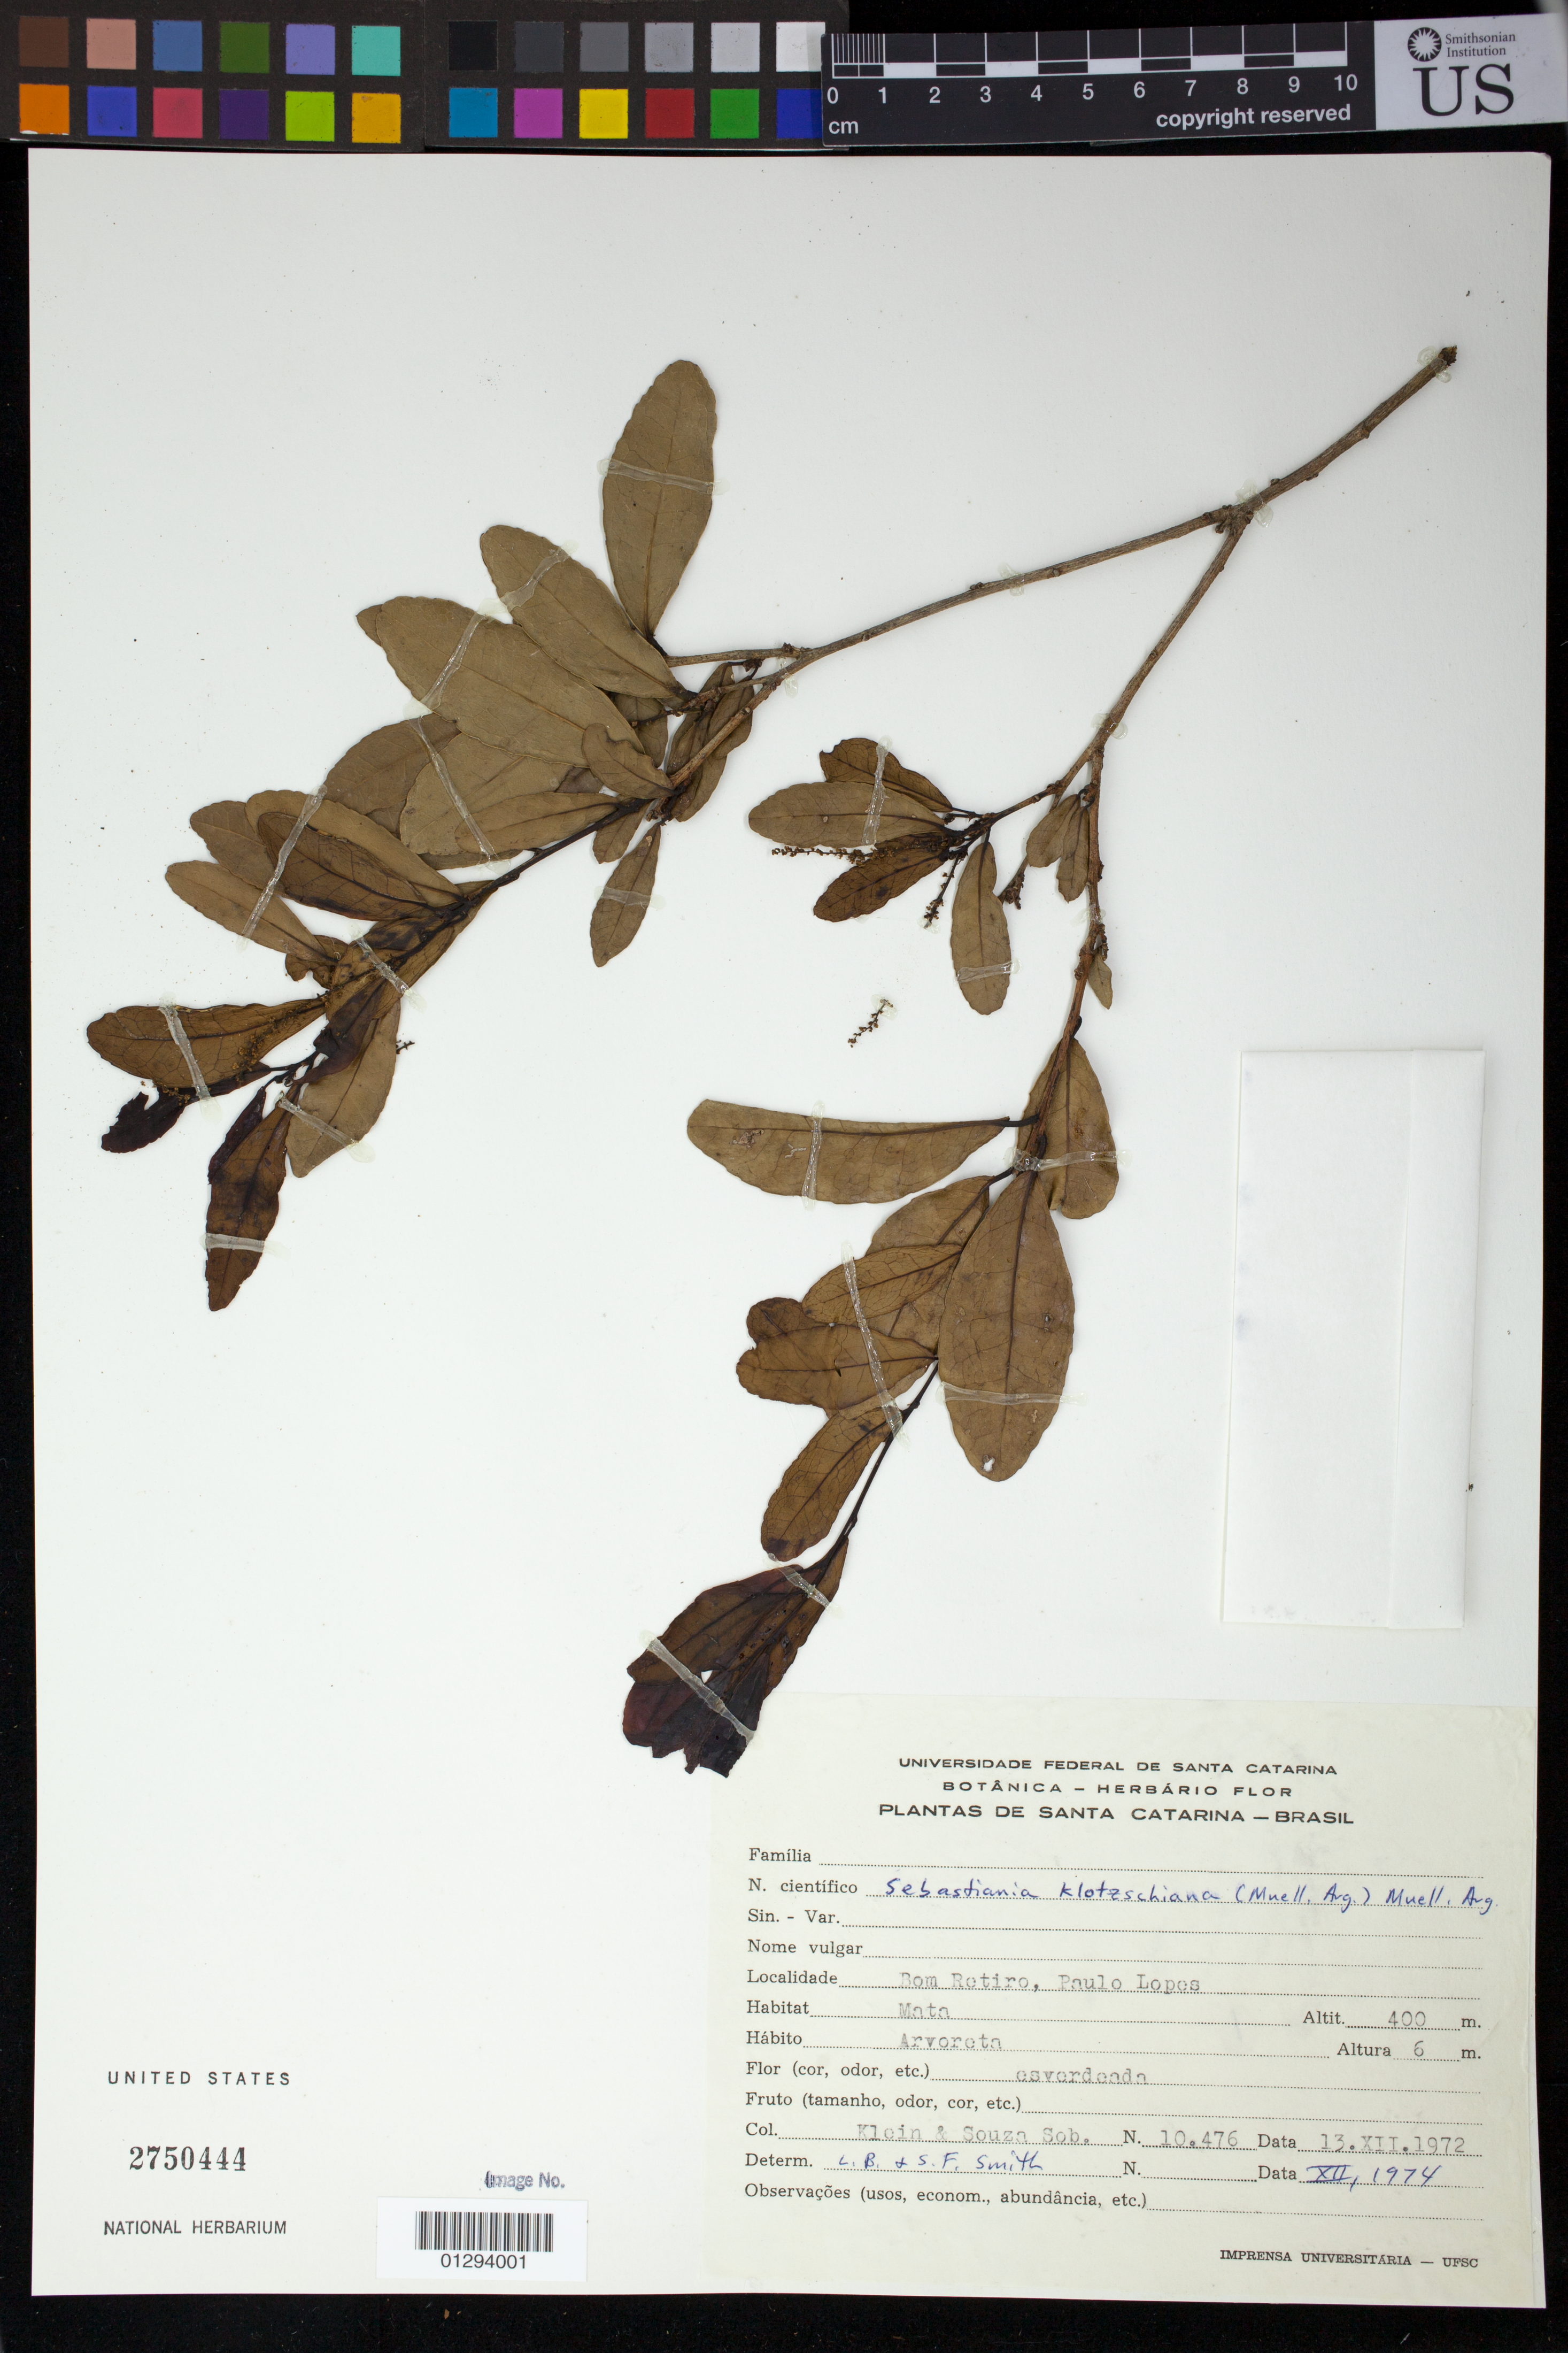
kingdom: Plantae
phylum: Tracheophyta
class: Magnoliopsida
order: Malpighiales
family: Euphorbiaceae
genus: Sebastiania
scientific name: Sebastiania commersoniana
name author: (Baill.) L.B. Sm. & Downs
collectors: Klein, -- & S. Souza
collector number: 10476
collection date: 1972-12-13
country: Brazil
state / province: Santa Catarina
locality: Bom Retiro, Paulo Lopes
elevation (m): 400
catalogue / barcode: US 2750444